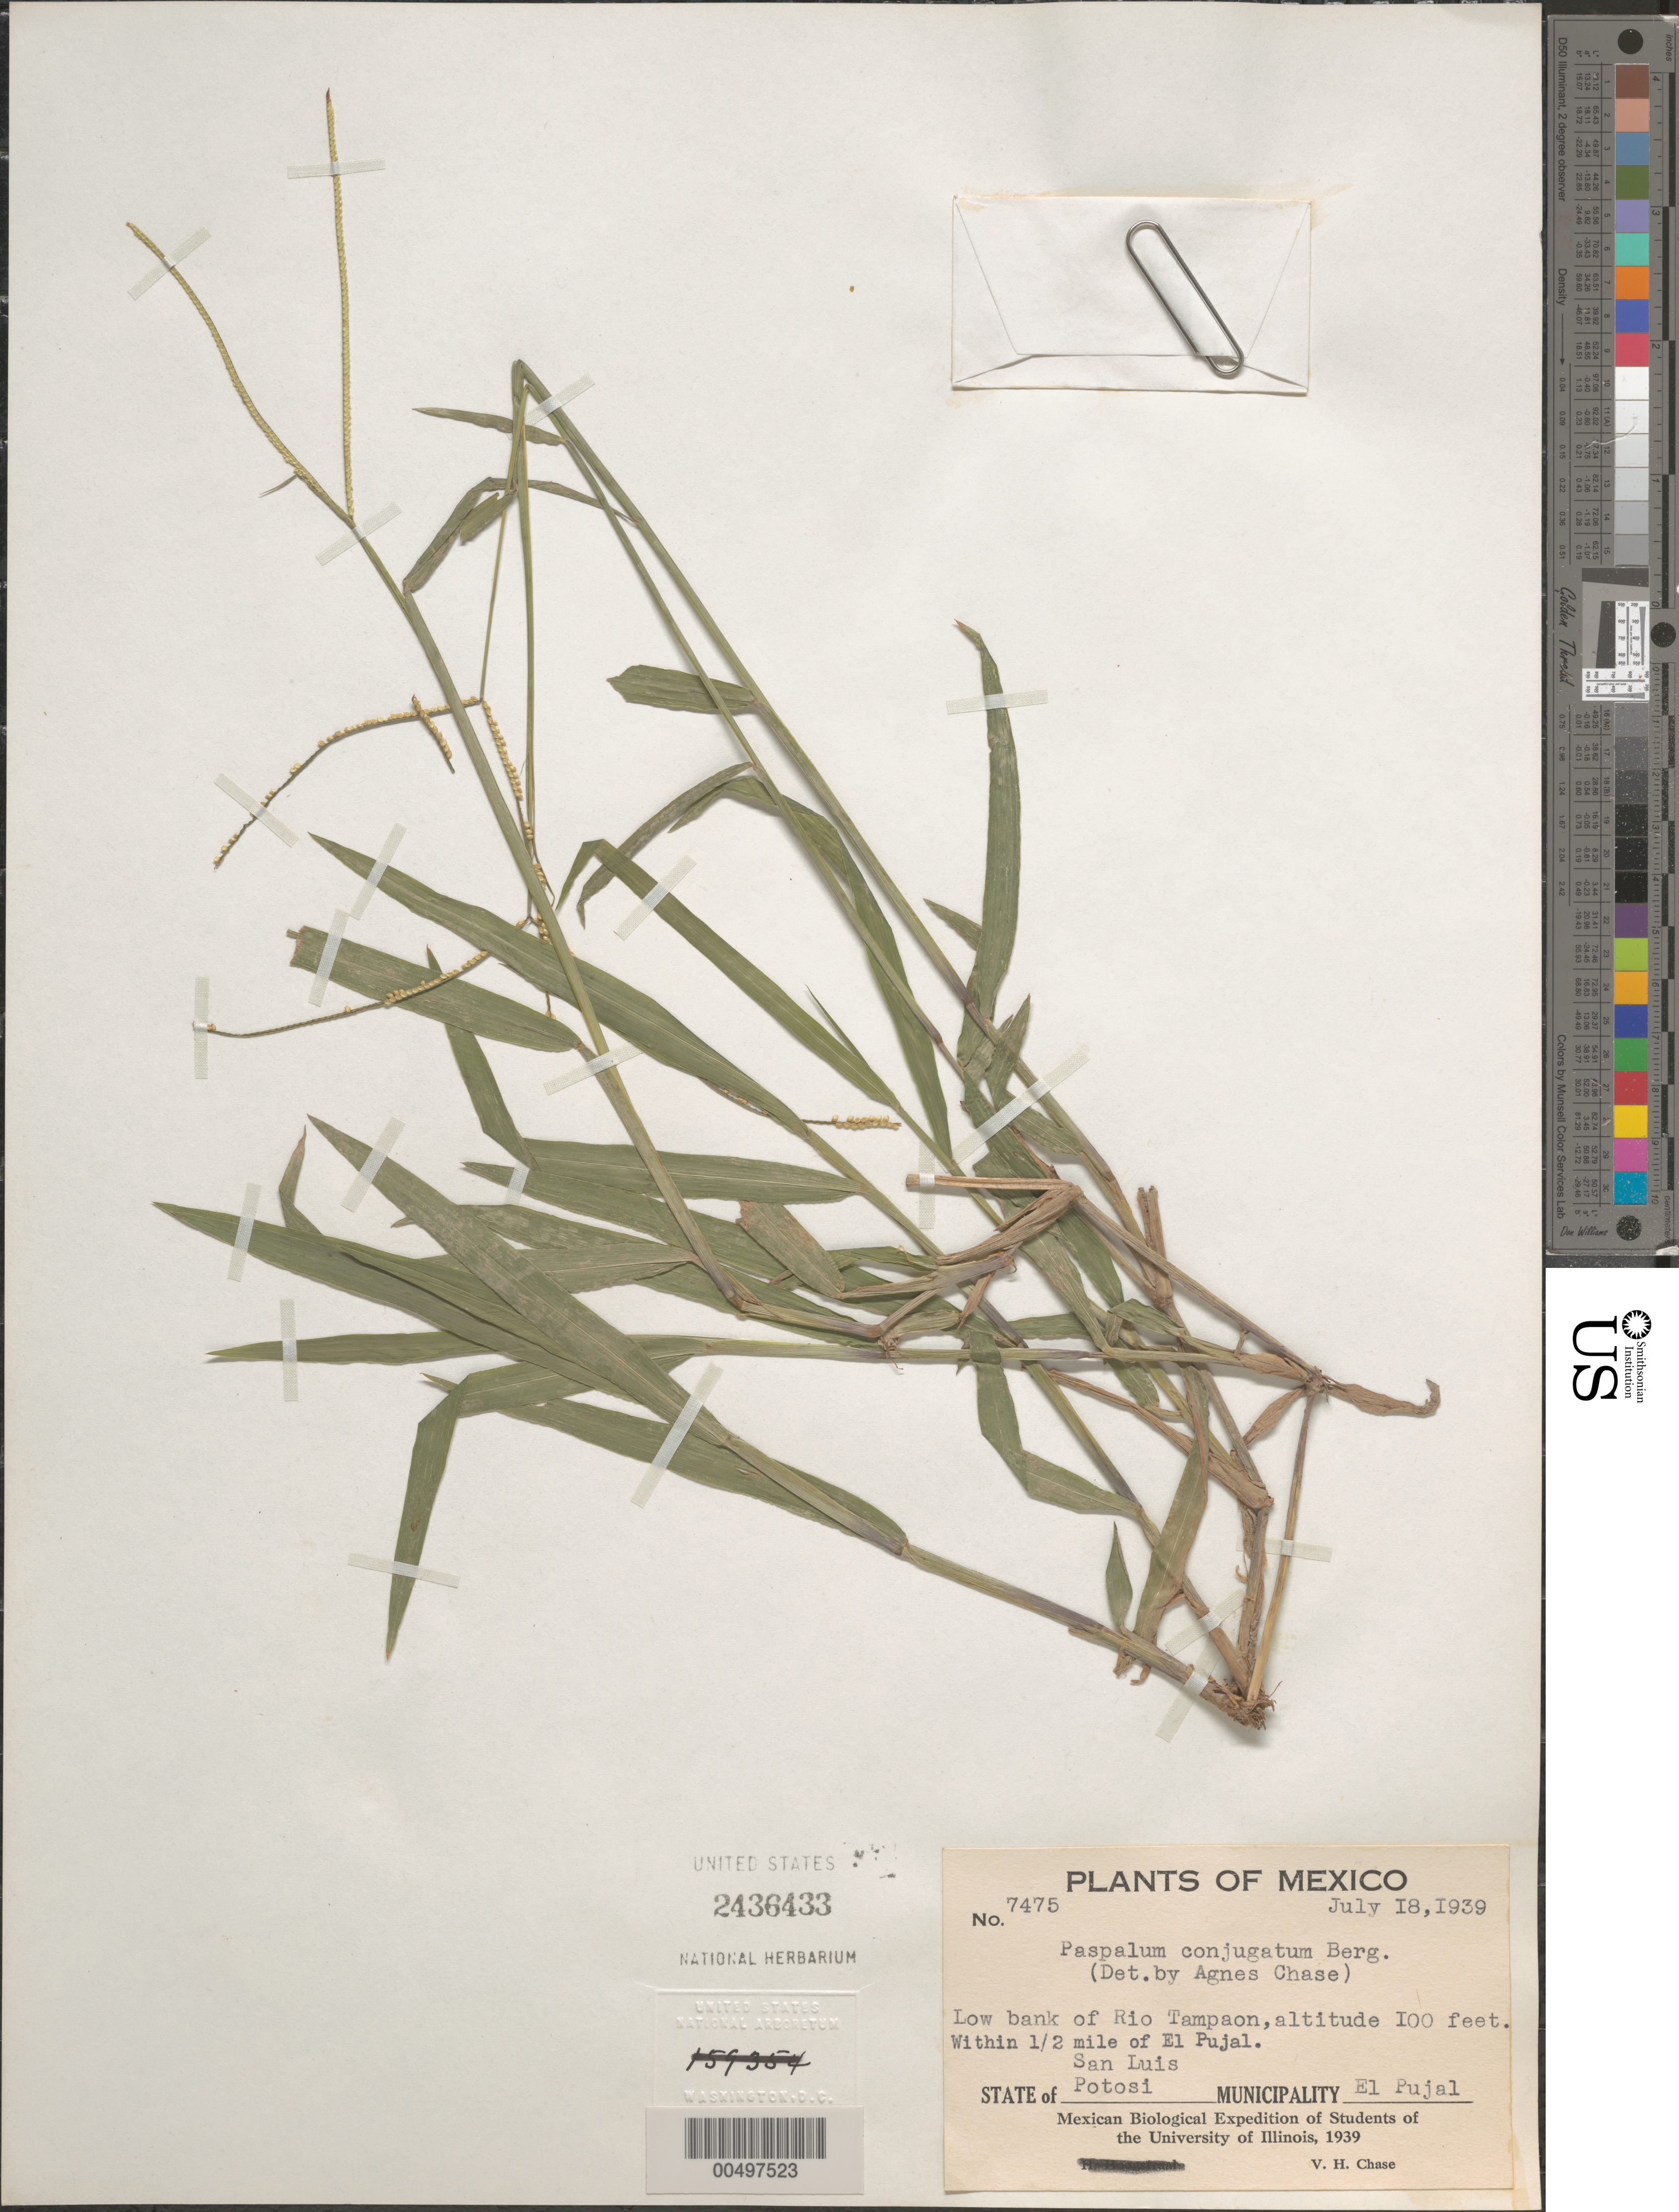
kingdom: Plantae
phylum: Tracheophyta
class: Liliopsida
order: Poales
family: Poaceae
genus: Paspalum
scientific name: Paspalum conjugatum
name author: P.J. Bergius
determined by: Chase, [M.] Agnes, (US)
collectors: V. H. Chase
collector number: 7475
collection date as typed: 18 Jul 1939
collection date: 1939-07-18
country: Mexico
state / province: San Luis Potosi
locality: Bank of Rio Tampaon, within 0.5 mi of El Pujal, El Pujal Mun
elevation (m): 30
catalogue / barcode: US 2436433